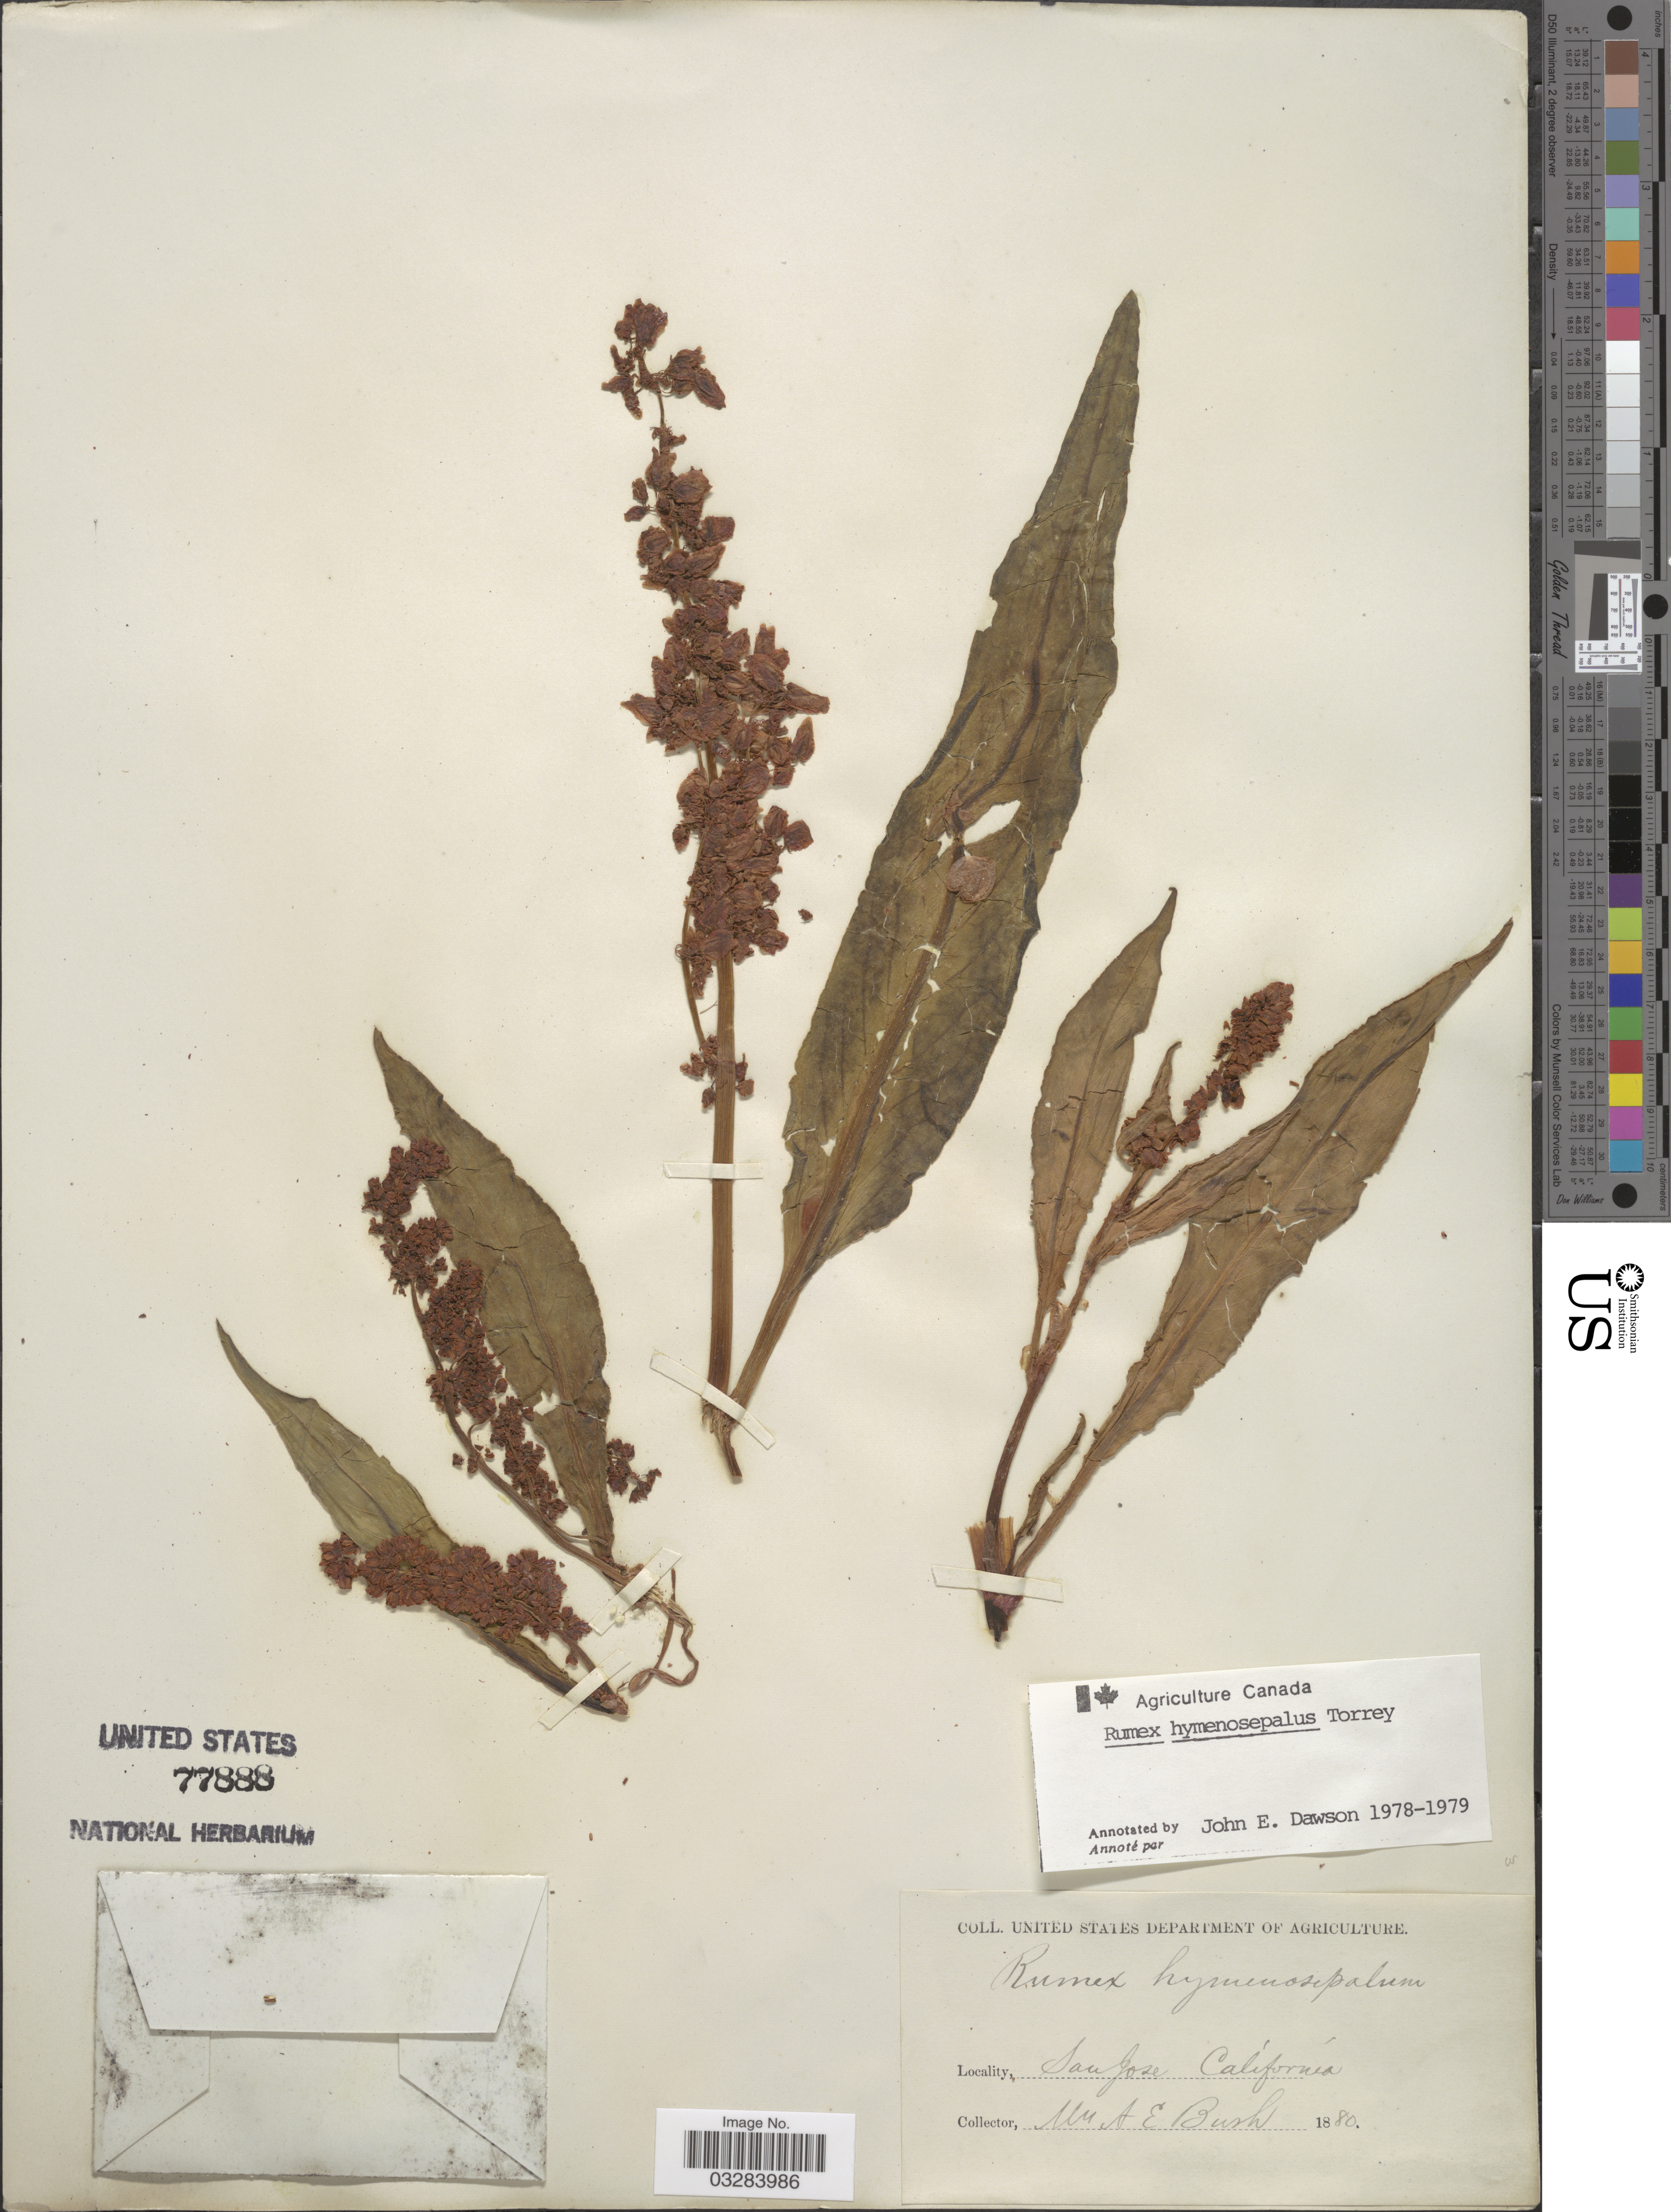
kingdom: Plantae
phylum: Tracheophyta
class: Magnoliopsida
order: Caryophyllales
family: Polygonaceae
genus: Rumex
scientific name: Rumex hymenosepalus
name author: Torr.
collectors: W. Bush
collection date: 1880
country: United States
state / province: California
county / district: Santa Clara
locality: San Jose.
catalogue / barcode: US 77888